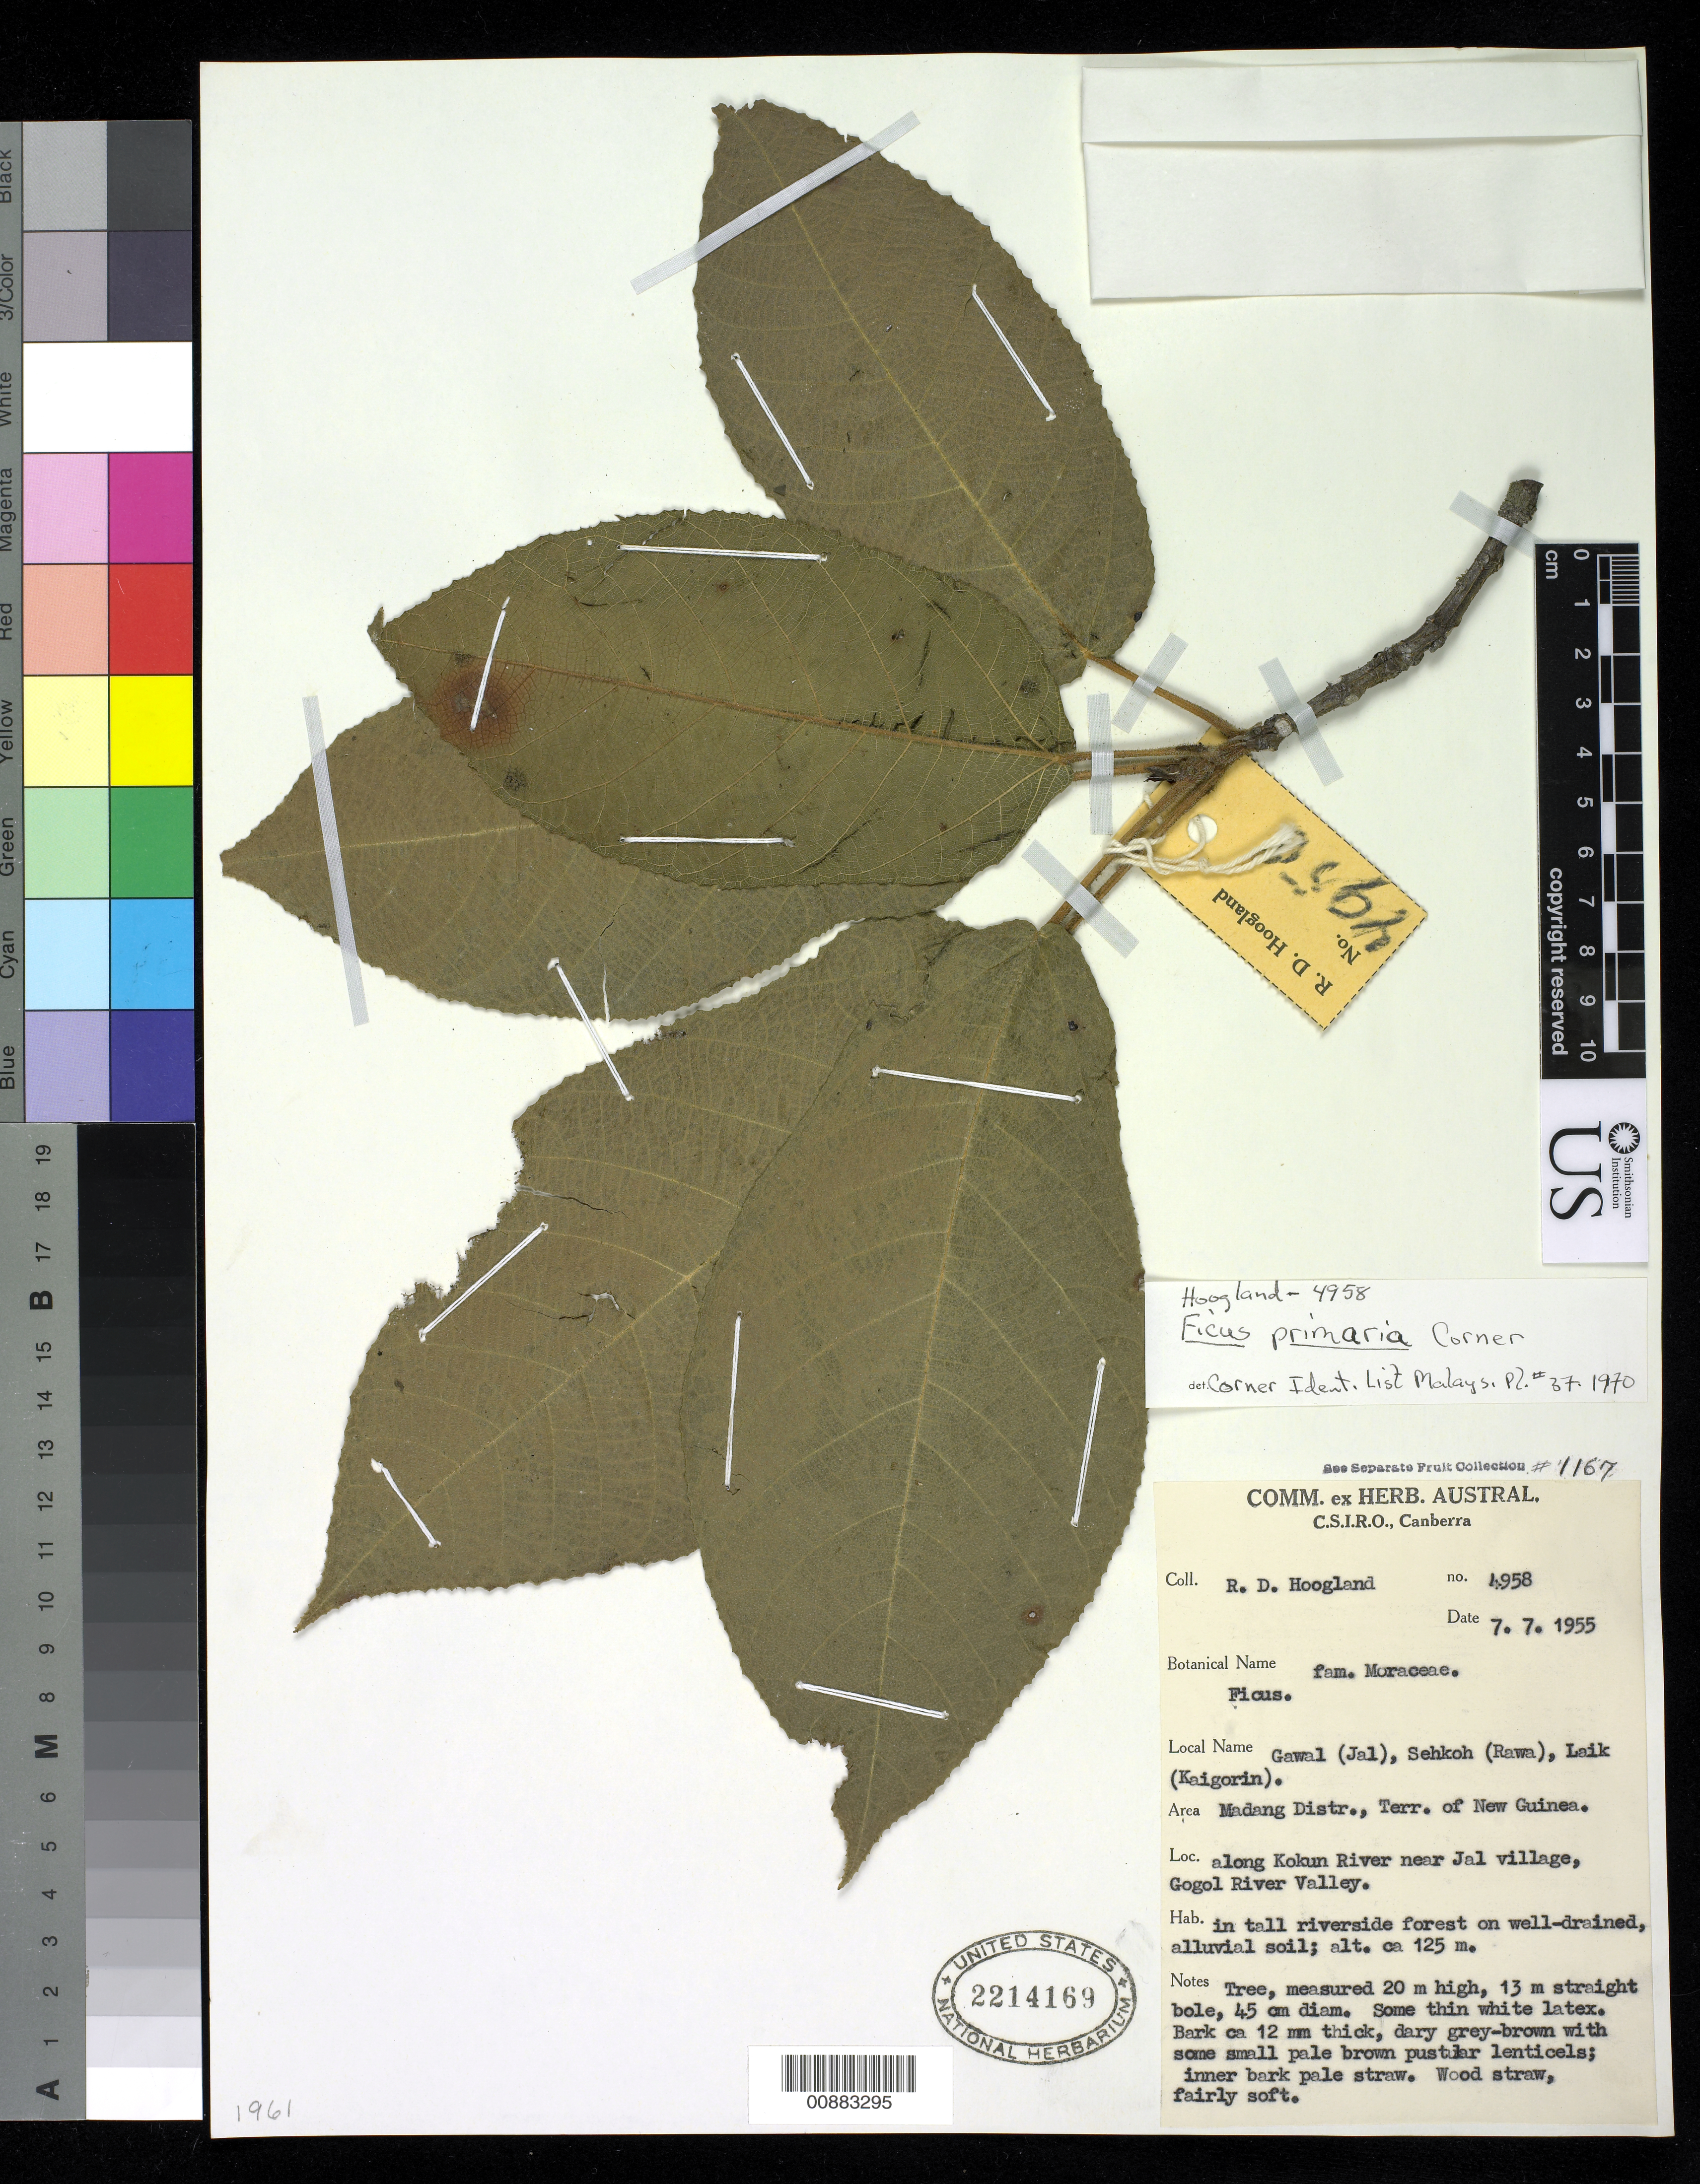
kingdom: Plantae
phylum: Tracheophyta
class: Magnoliopsida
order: Rosales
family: Moraceae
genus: Ficus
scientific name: Ficus primaria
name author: Corner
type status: Isotype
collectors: R. D. Hoogland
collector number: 4958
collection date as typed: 07 Jul 1955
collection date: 1955-07-07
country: Papua New Guinea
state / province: Madang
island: New Guinea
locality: Madang Distr., Terr. of New Guinea, along Kokun River near Jal village, Gogol River Valley.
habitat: In tall riverside forest on well-drained, alluvial soil.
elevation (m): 125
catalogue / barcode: US 2214169